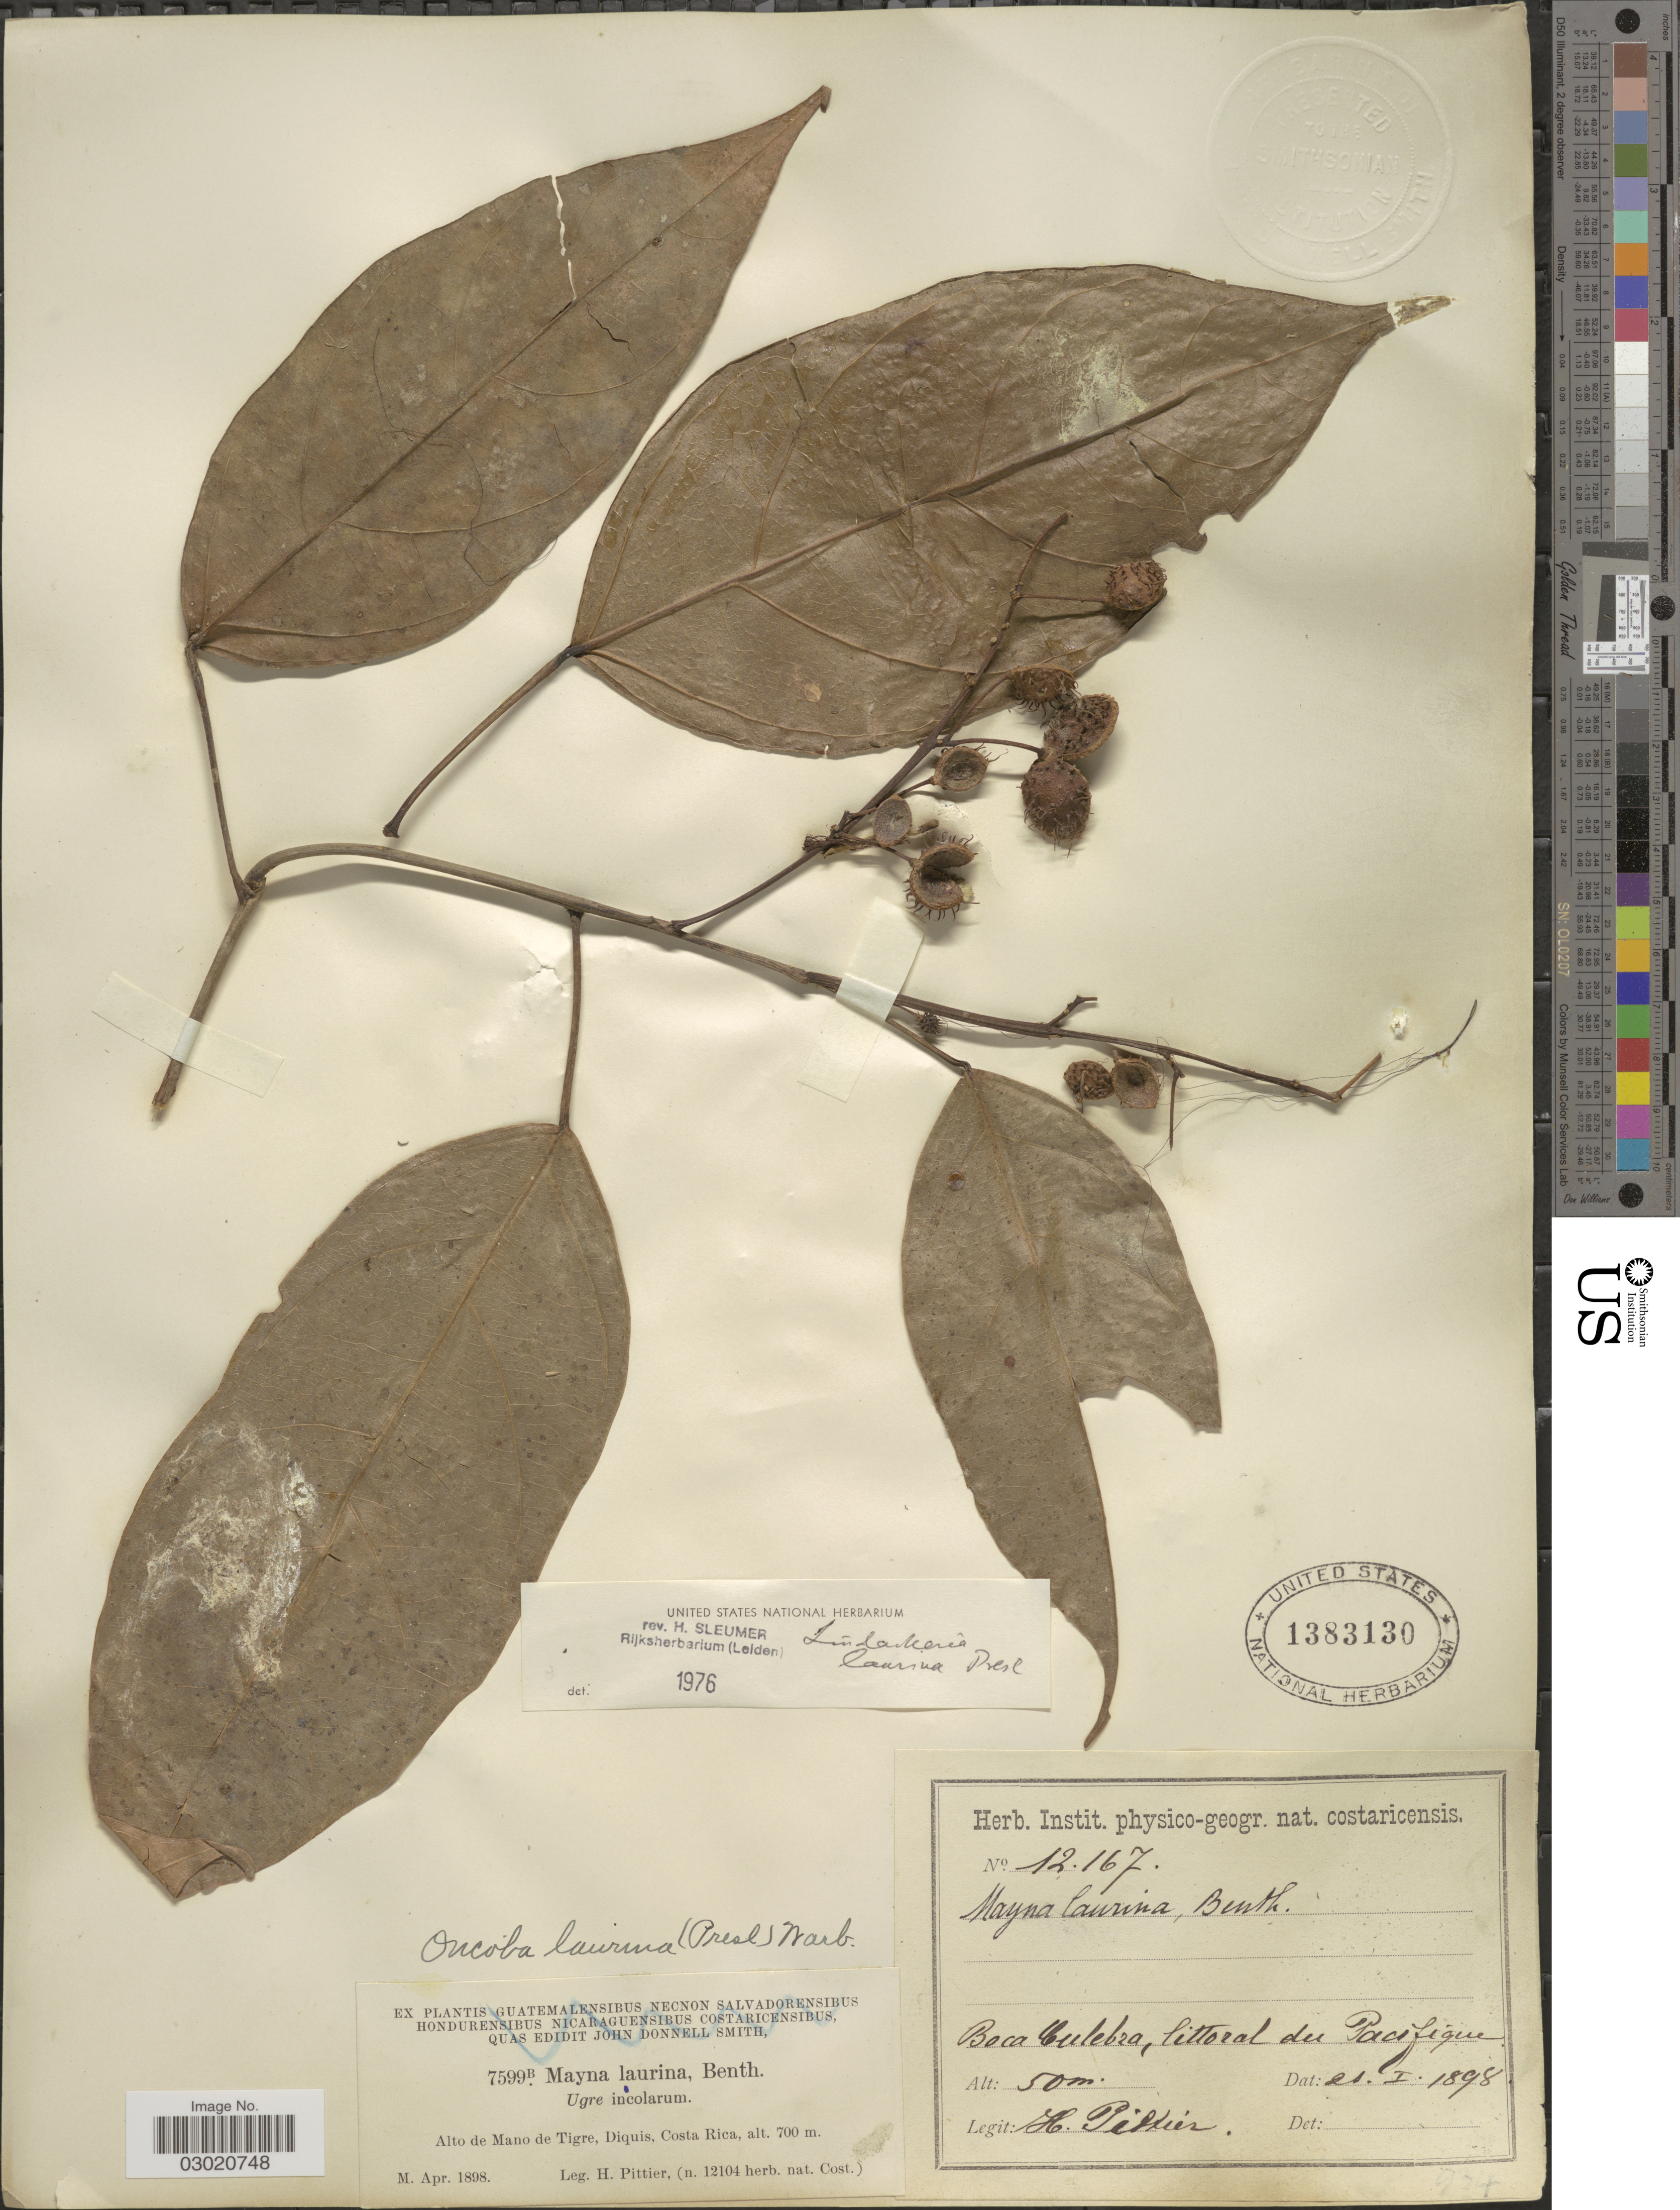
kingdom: Plantae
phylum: Tracheophyta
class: Magnoliopsida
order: Malpighiales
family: Achariaceae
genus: Lindackeria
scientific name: Lindackeria laurina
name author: C. Presl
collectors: H. F. Pittier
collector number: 12167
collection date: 1898-01-21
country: Costa Rica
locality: Boca Culebra, littoral des Pacifique, Alto de Mano de Tigre, Diquis.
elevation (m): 50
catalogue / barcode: US 1383130